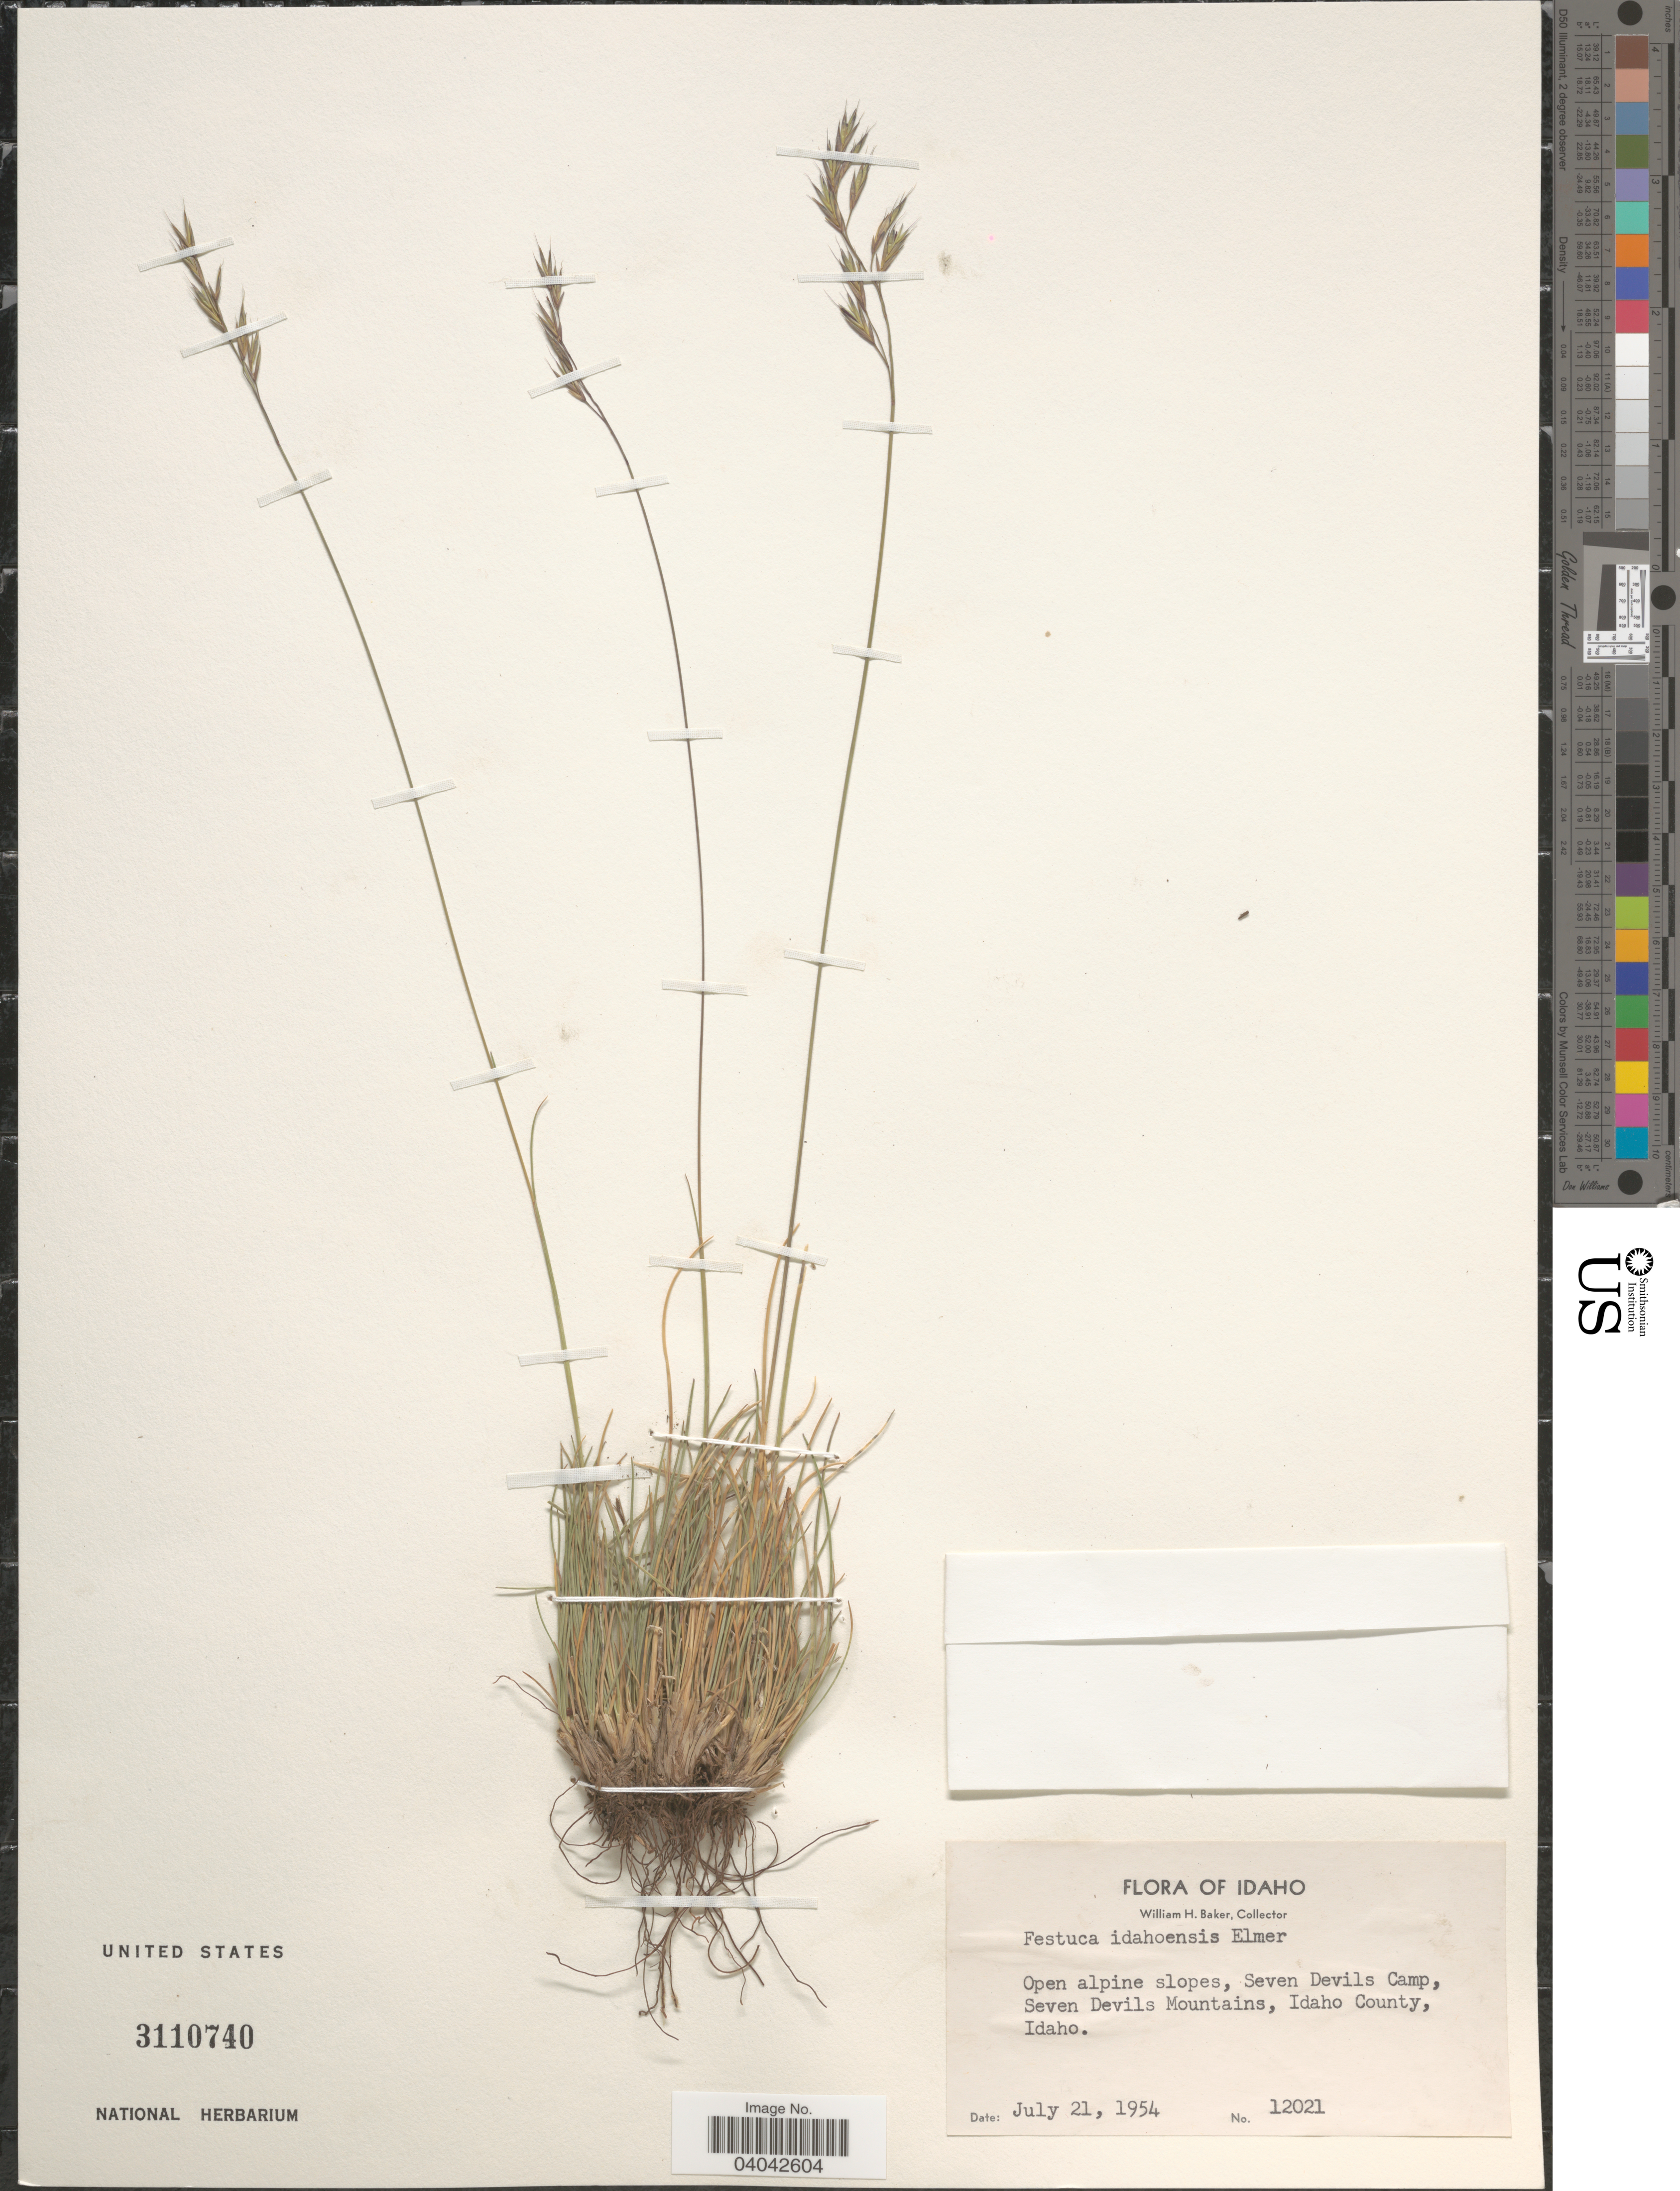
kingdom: Plantae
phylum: Tracheophyta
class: Liliopsida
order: Poales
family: Poaceae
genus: Festuca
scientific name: Festuca idahoensis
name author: Elmer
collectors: W. H. Baker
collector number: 12021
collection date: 1954-07-21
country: United States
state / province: Idaho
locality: Seven Devils Camp, Seven Devils Mountains, Idaho County.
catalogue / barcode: US 3110740